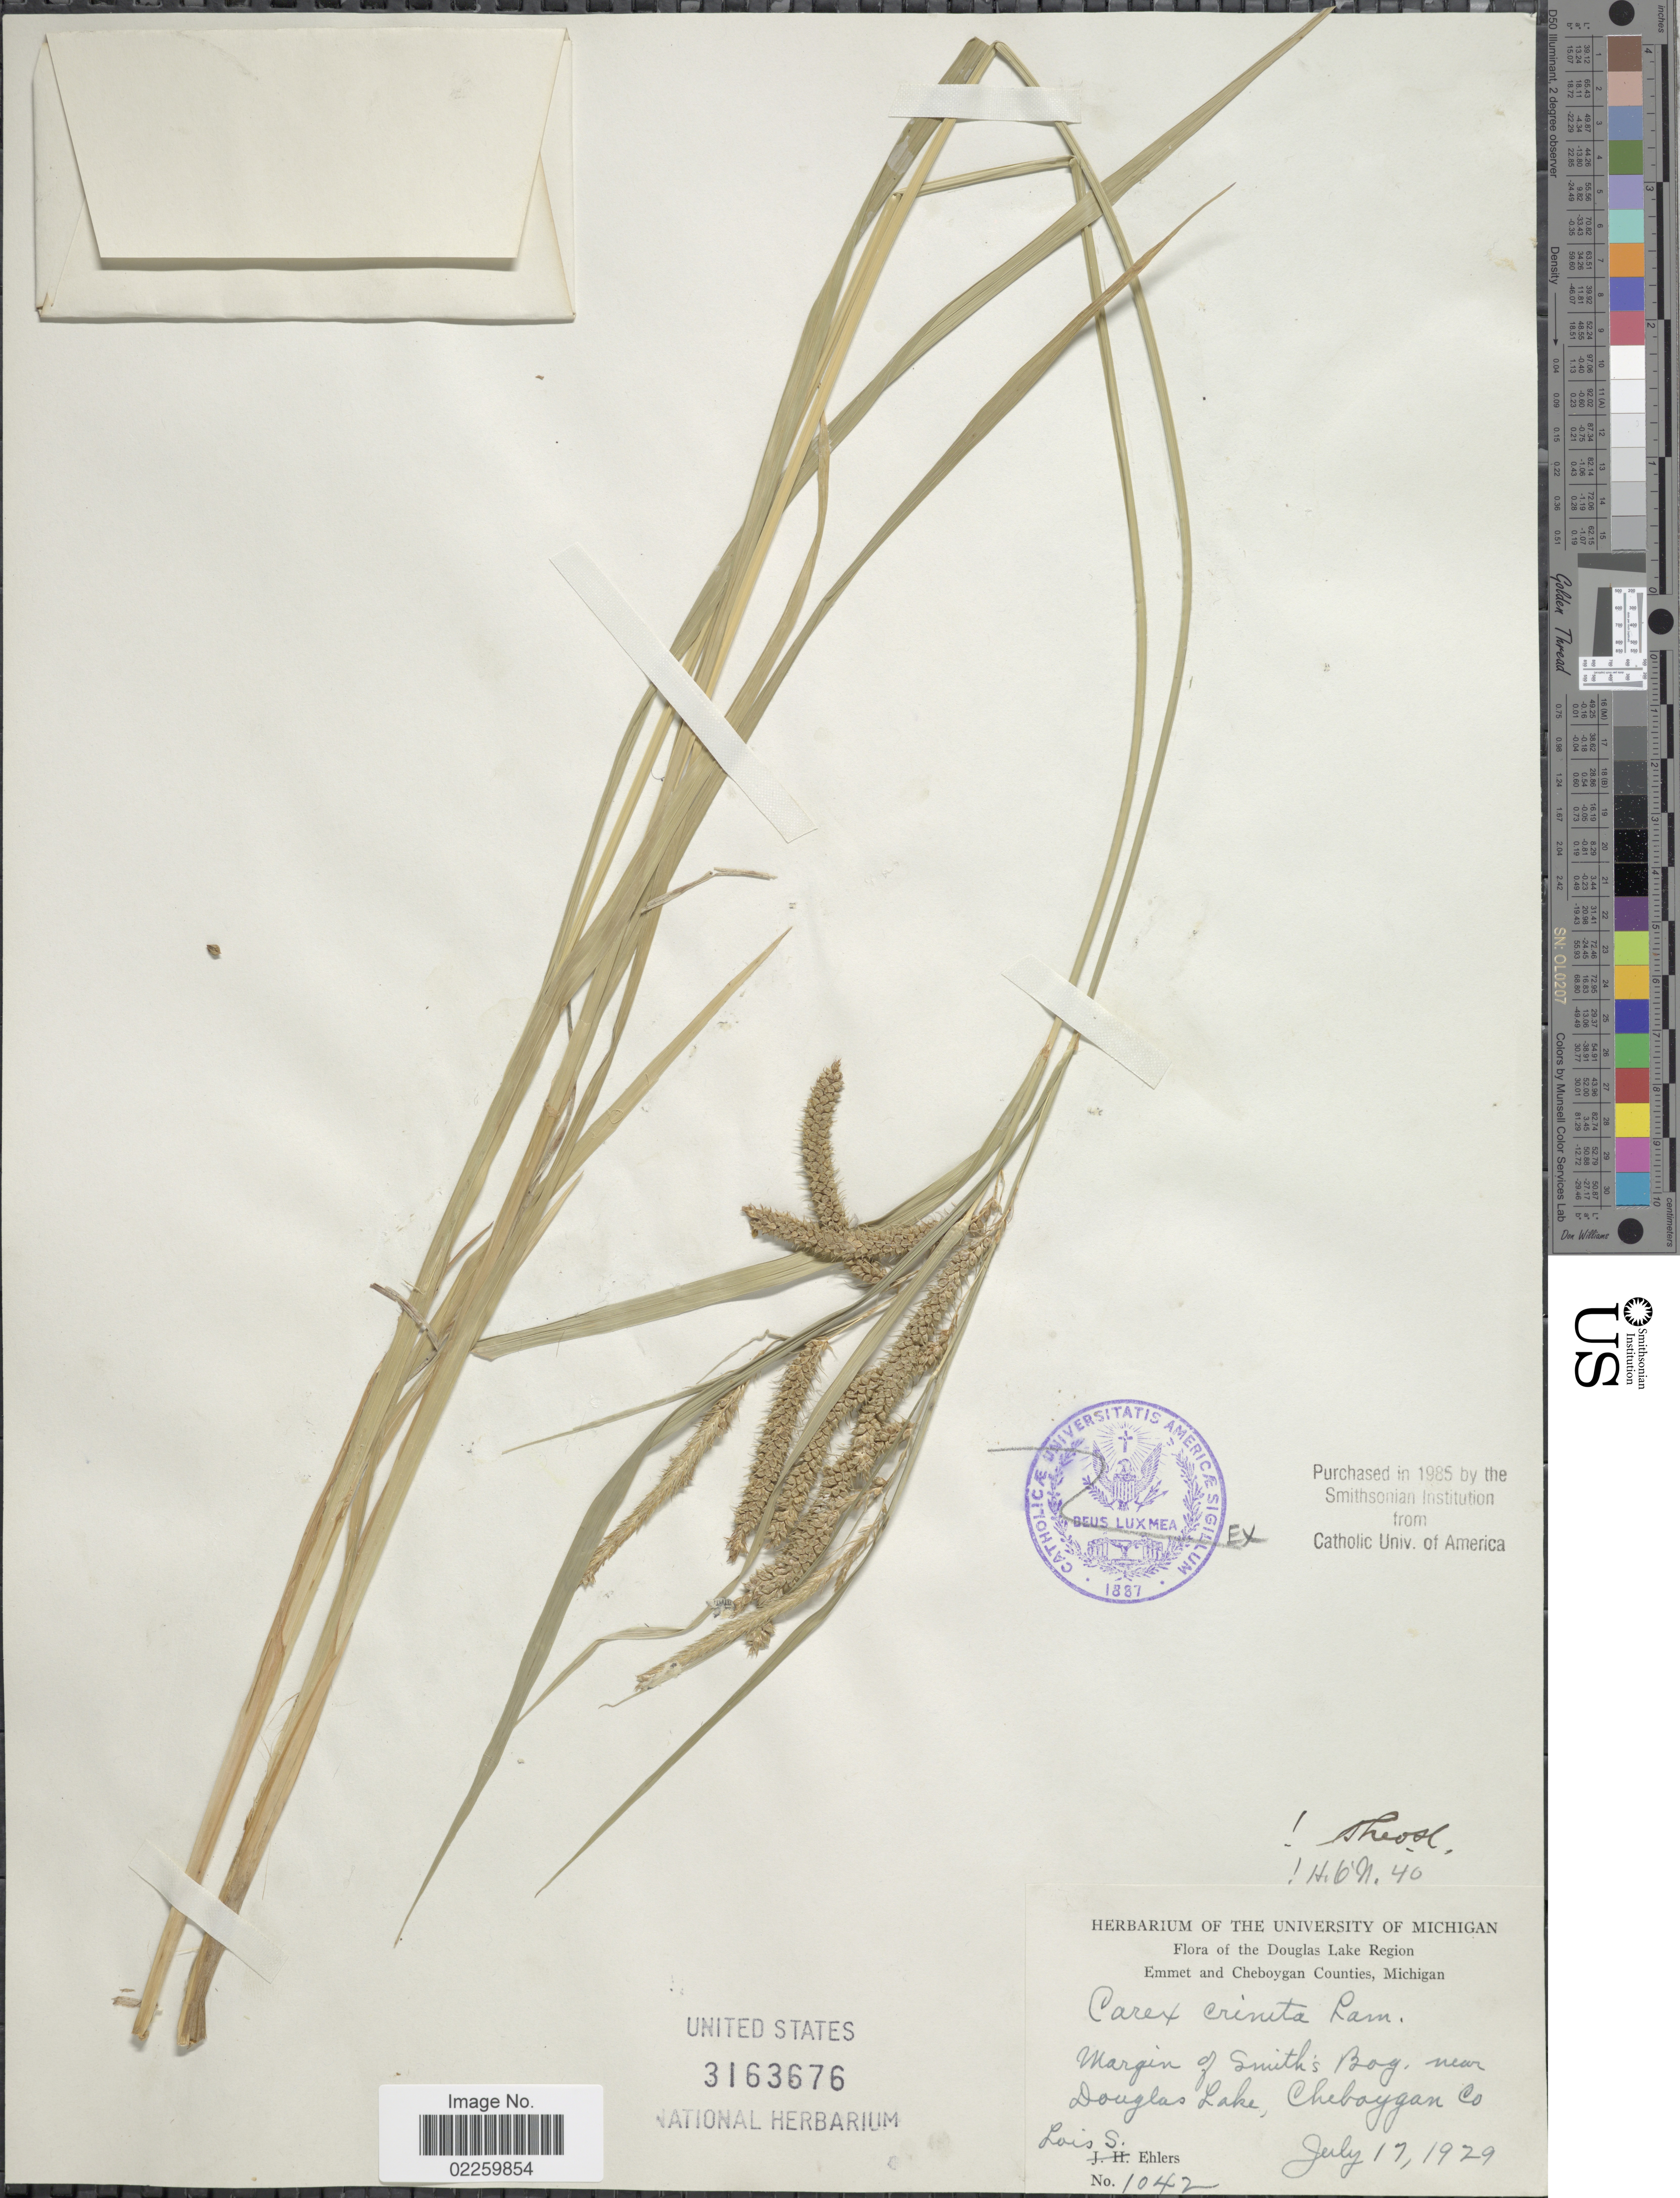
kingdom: Plantae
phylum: Tracheophyta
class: Liliopsida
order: Poales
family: Cyperaceae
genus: Carex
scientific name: Carex crinita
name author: Lam.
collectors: L. Ehlers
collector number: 1042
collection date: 1929-07-17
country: United States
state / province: Michigan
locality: The Douglas Lake Region, Emmet and Cheboygan Counties, Michigan, Margin of Smith's Bog, near Douglas Lake, Cheboygan Co.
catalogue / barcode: US 3163676